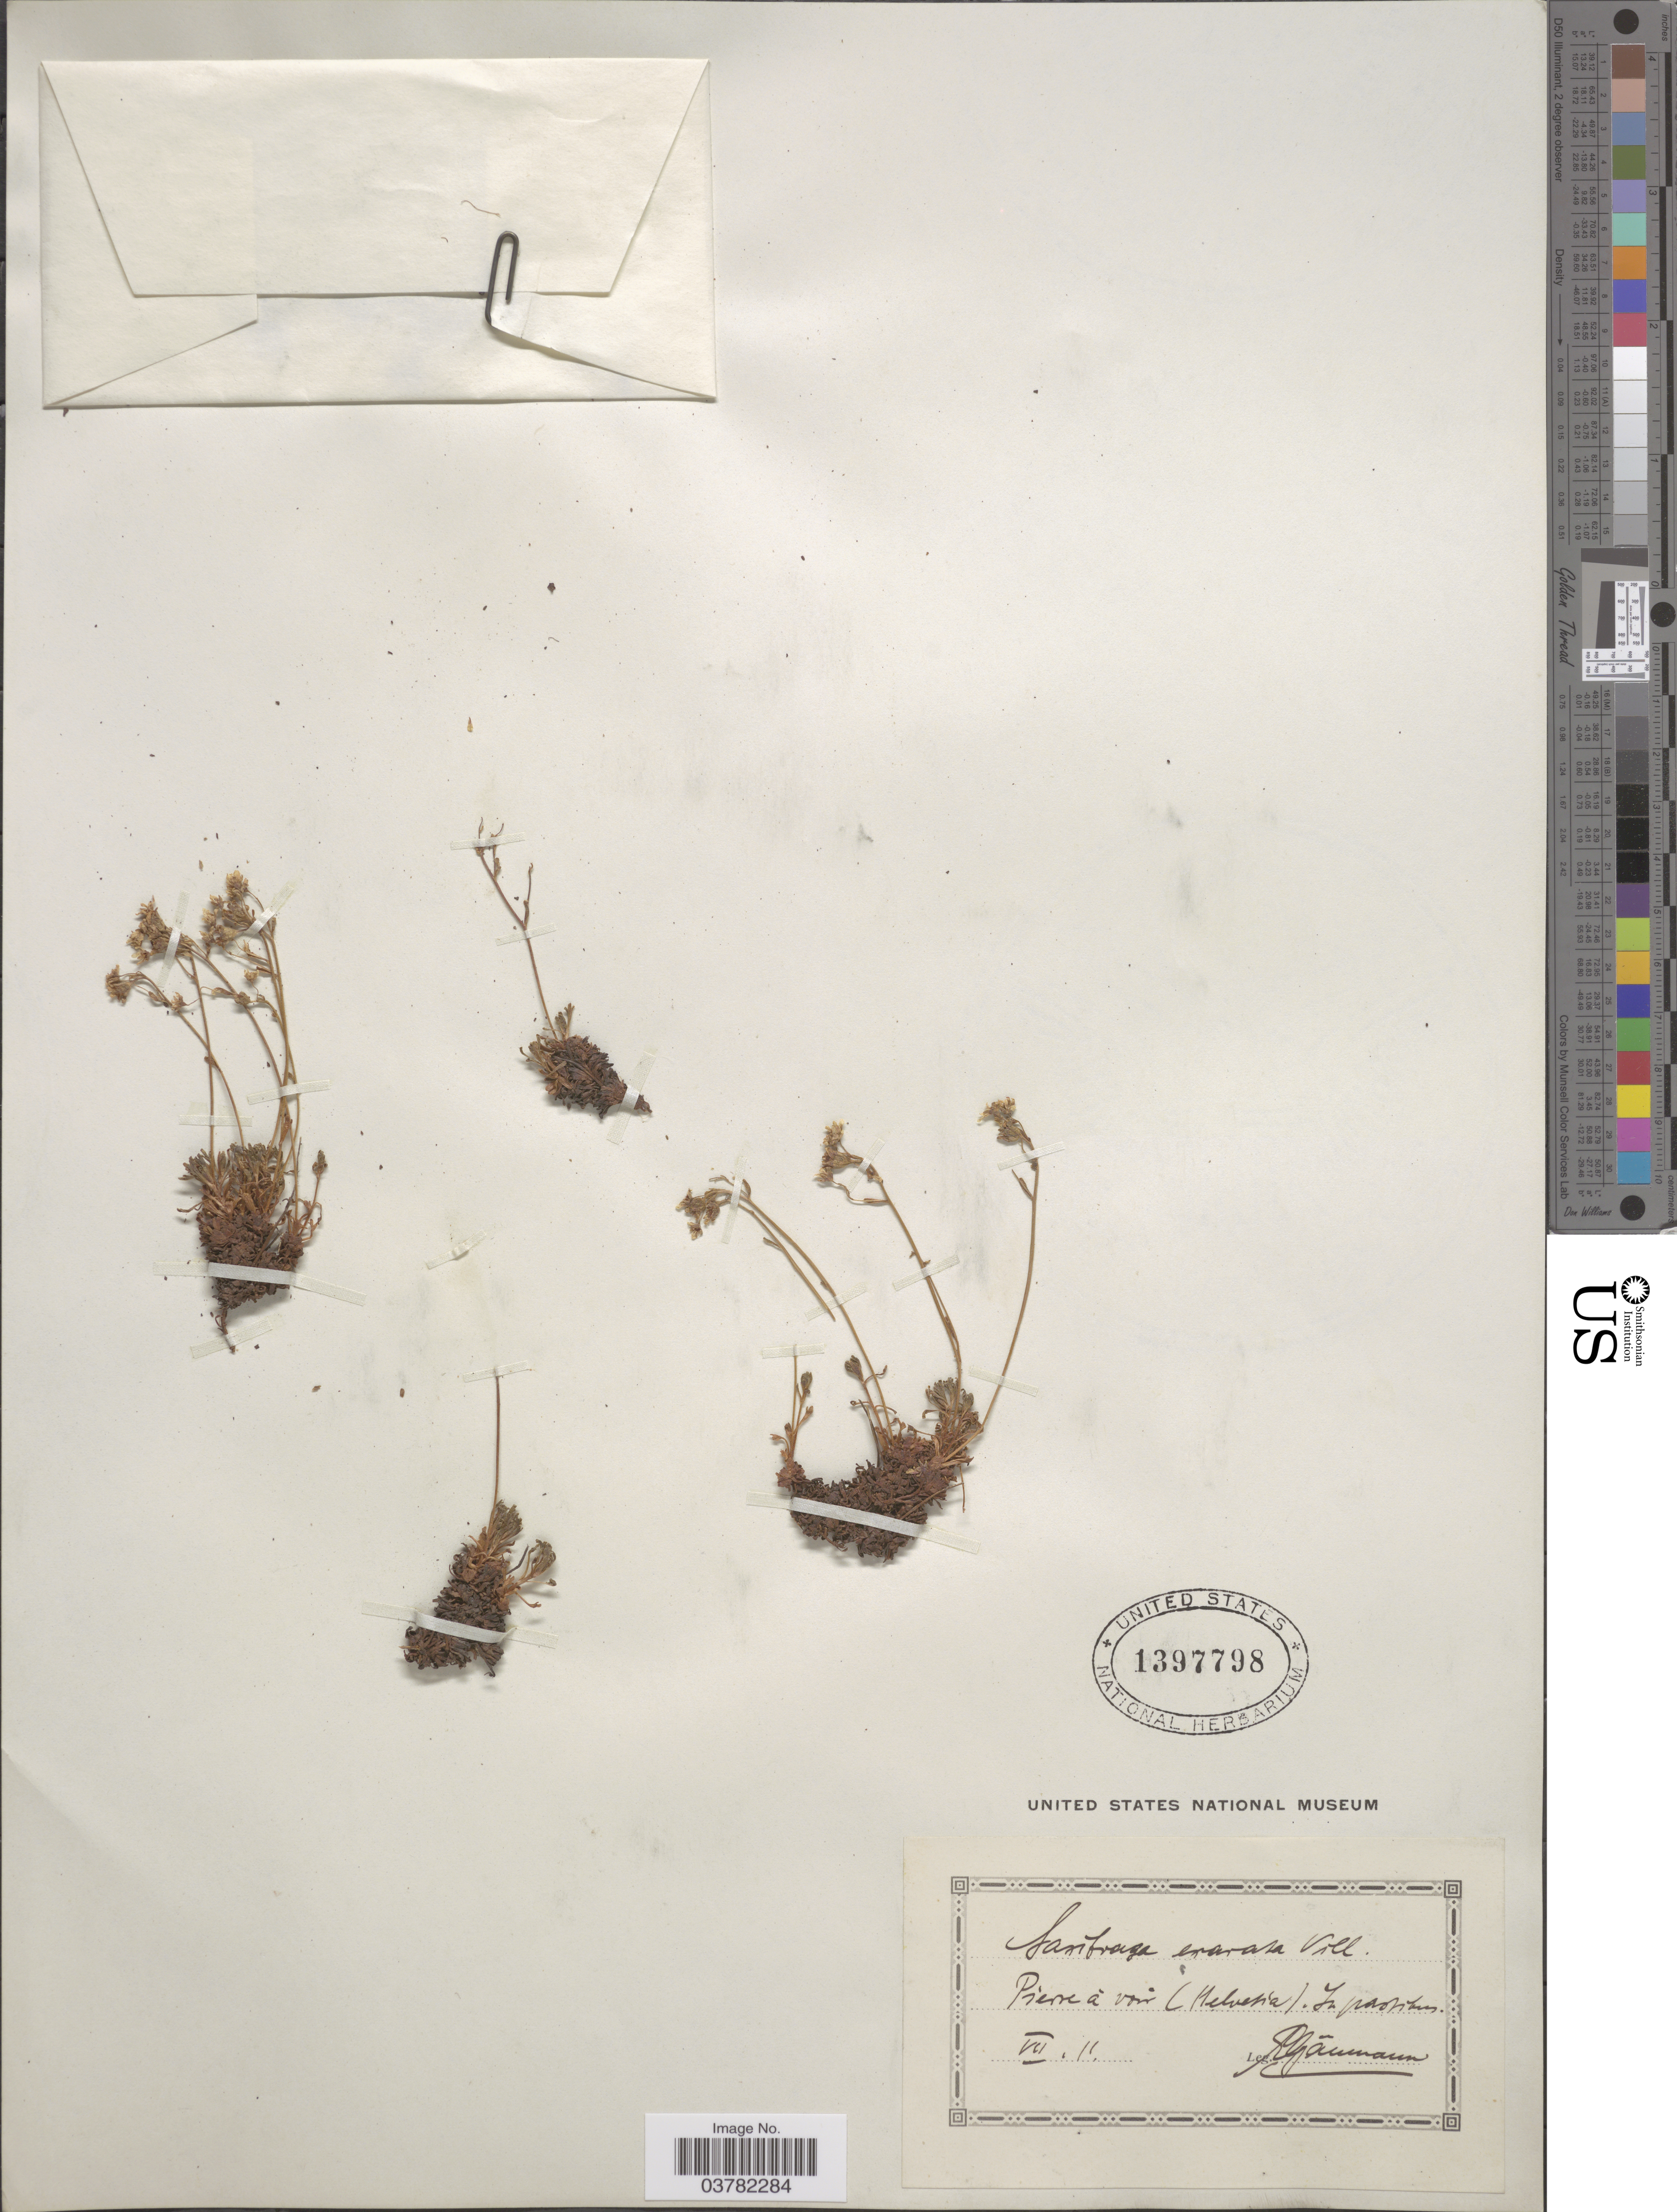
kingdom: Plantae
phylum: Tracheophyta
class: Magnoliopsida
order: Saxifragales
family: Saxifragaceae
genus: Saxifraga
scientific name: Saxifraga exarata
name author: Vill.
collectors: E. Gaumann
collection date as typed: Transcribed d/m/y: /7/11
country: Switzerland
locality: Pierre à voir (Helvetia). In partibus.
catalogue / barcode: US 1397798